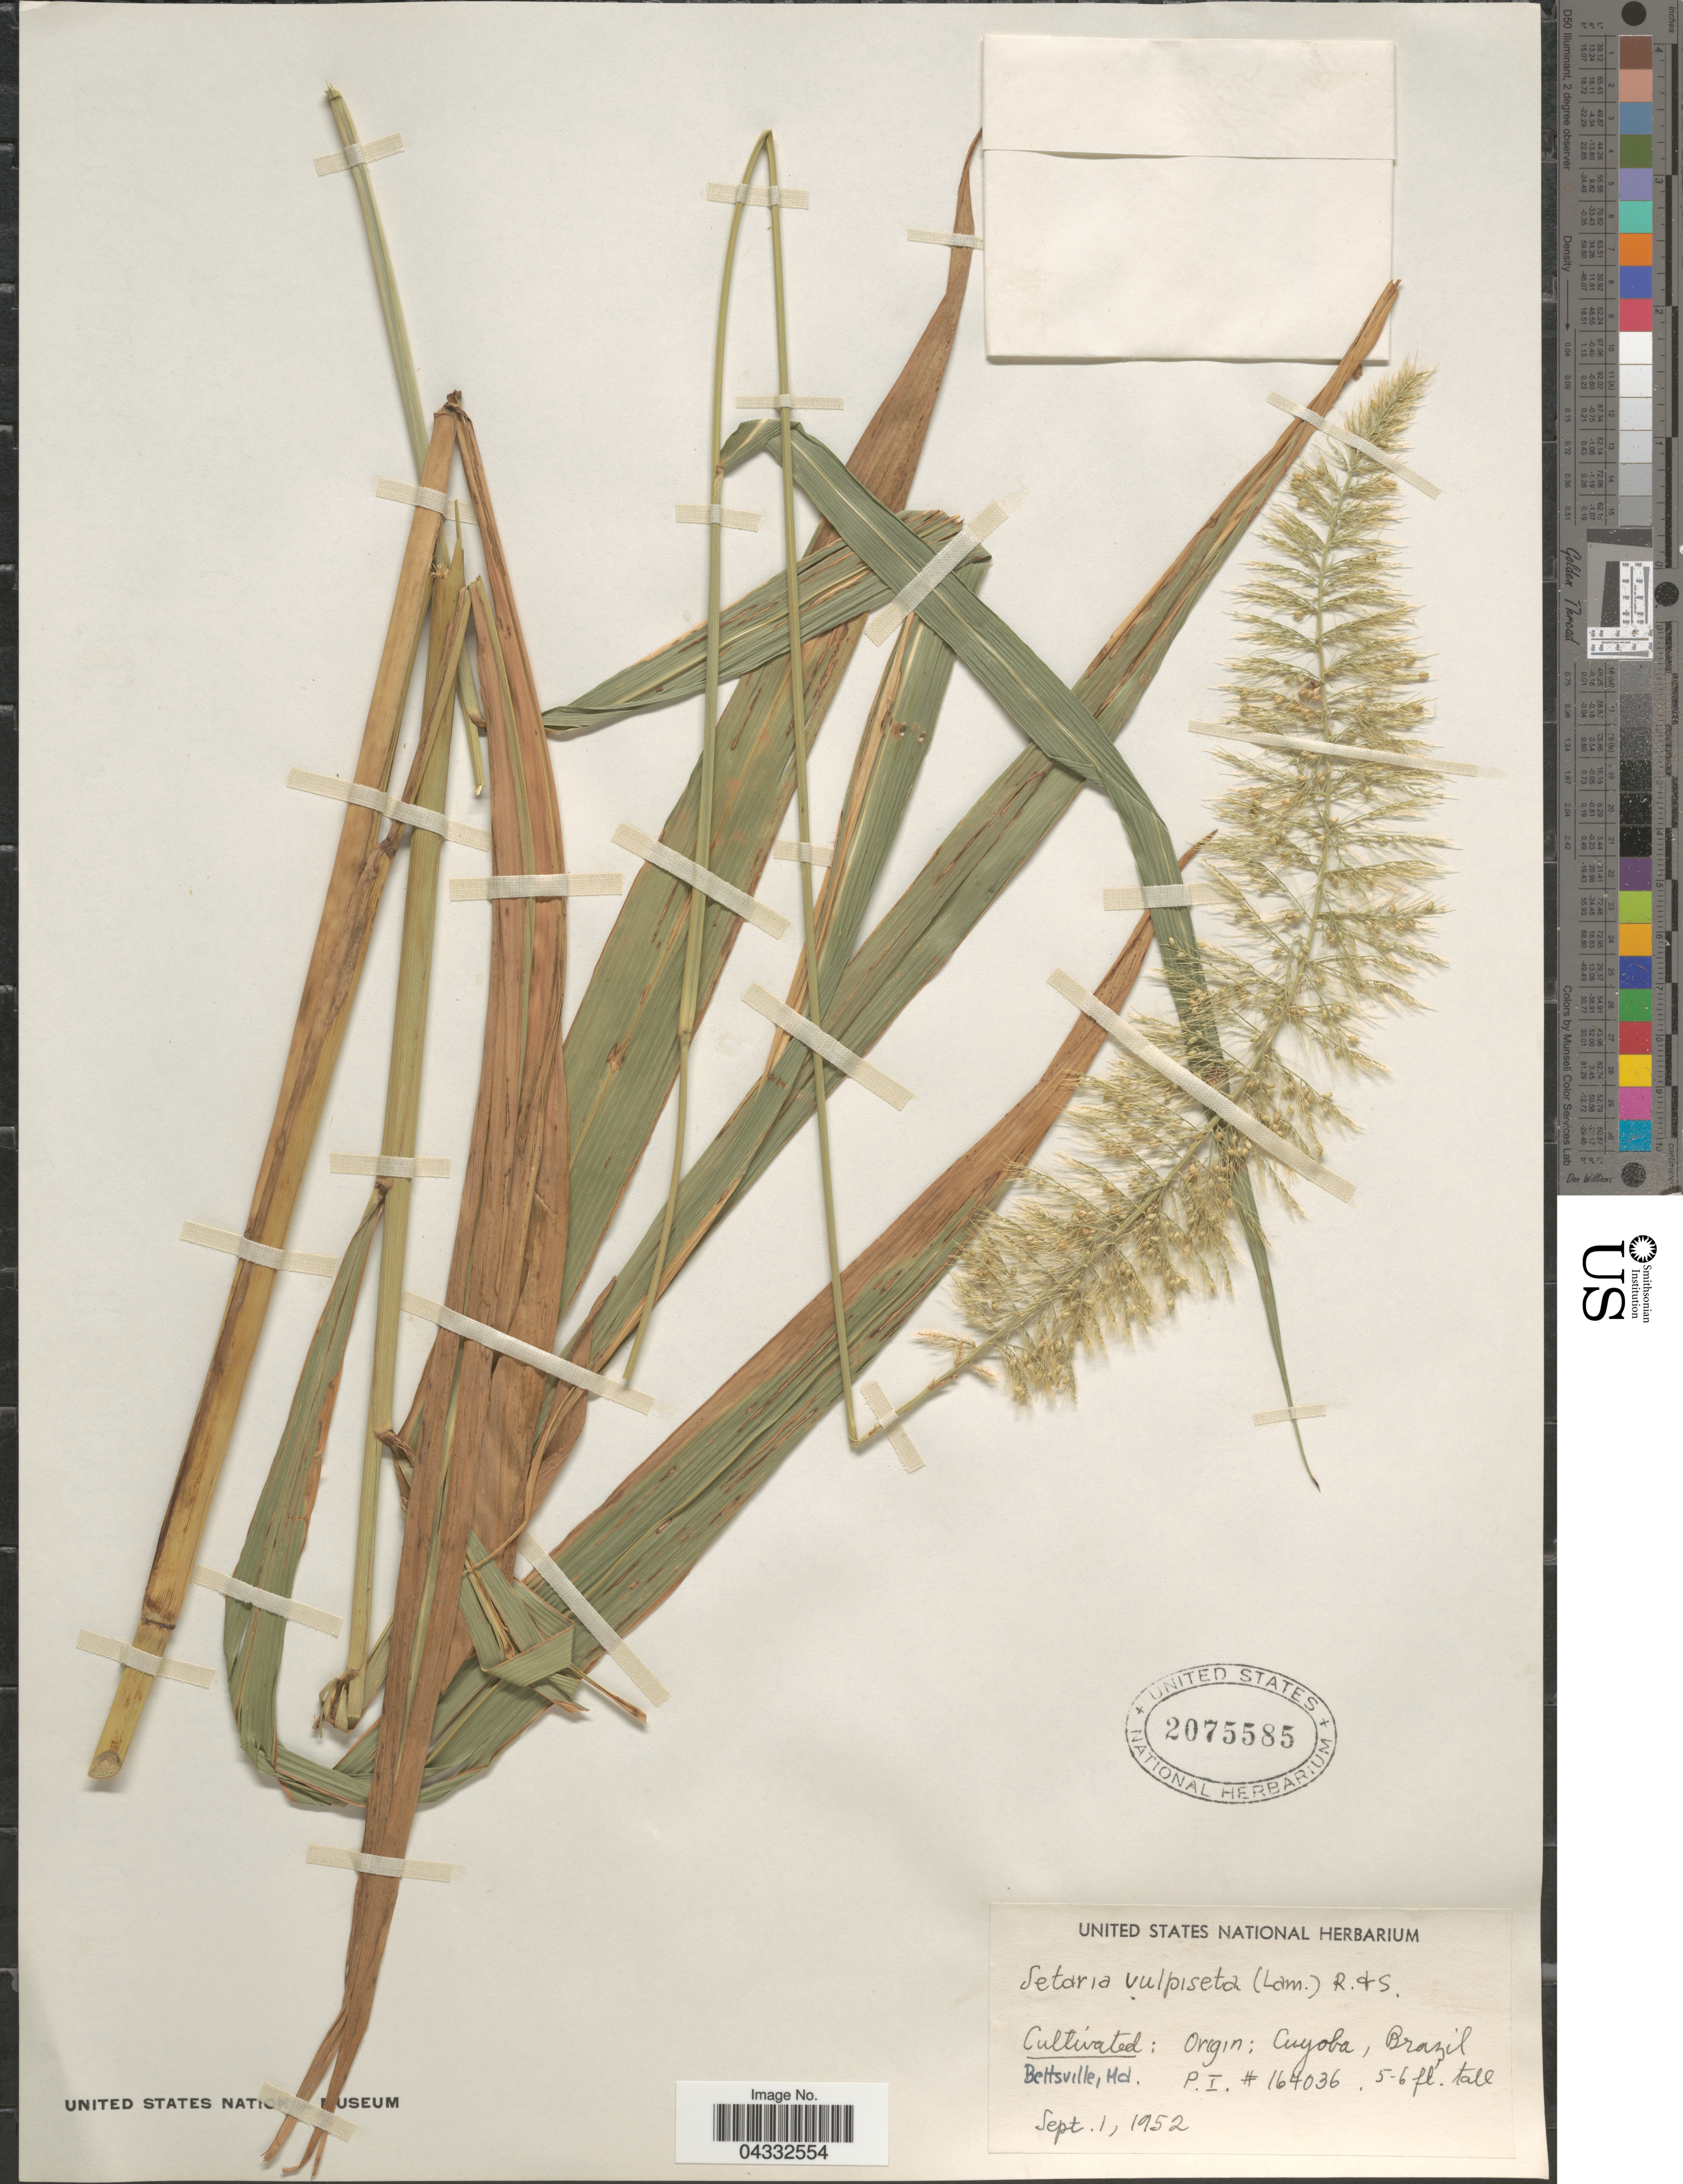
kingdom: Plantae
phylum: Tracheophyta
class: Liliopsida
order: Poales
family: Poaceae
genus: Setaria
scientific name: Setaria vulpiseta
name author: (Lam.) Roem. & Schult.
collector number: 164036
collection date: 1952-09-01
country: United States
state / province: Maryland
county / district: Prince George's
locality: Beltsville.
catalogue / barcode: US 2075585